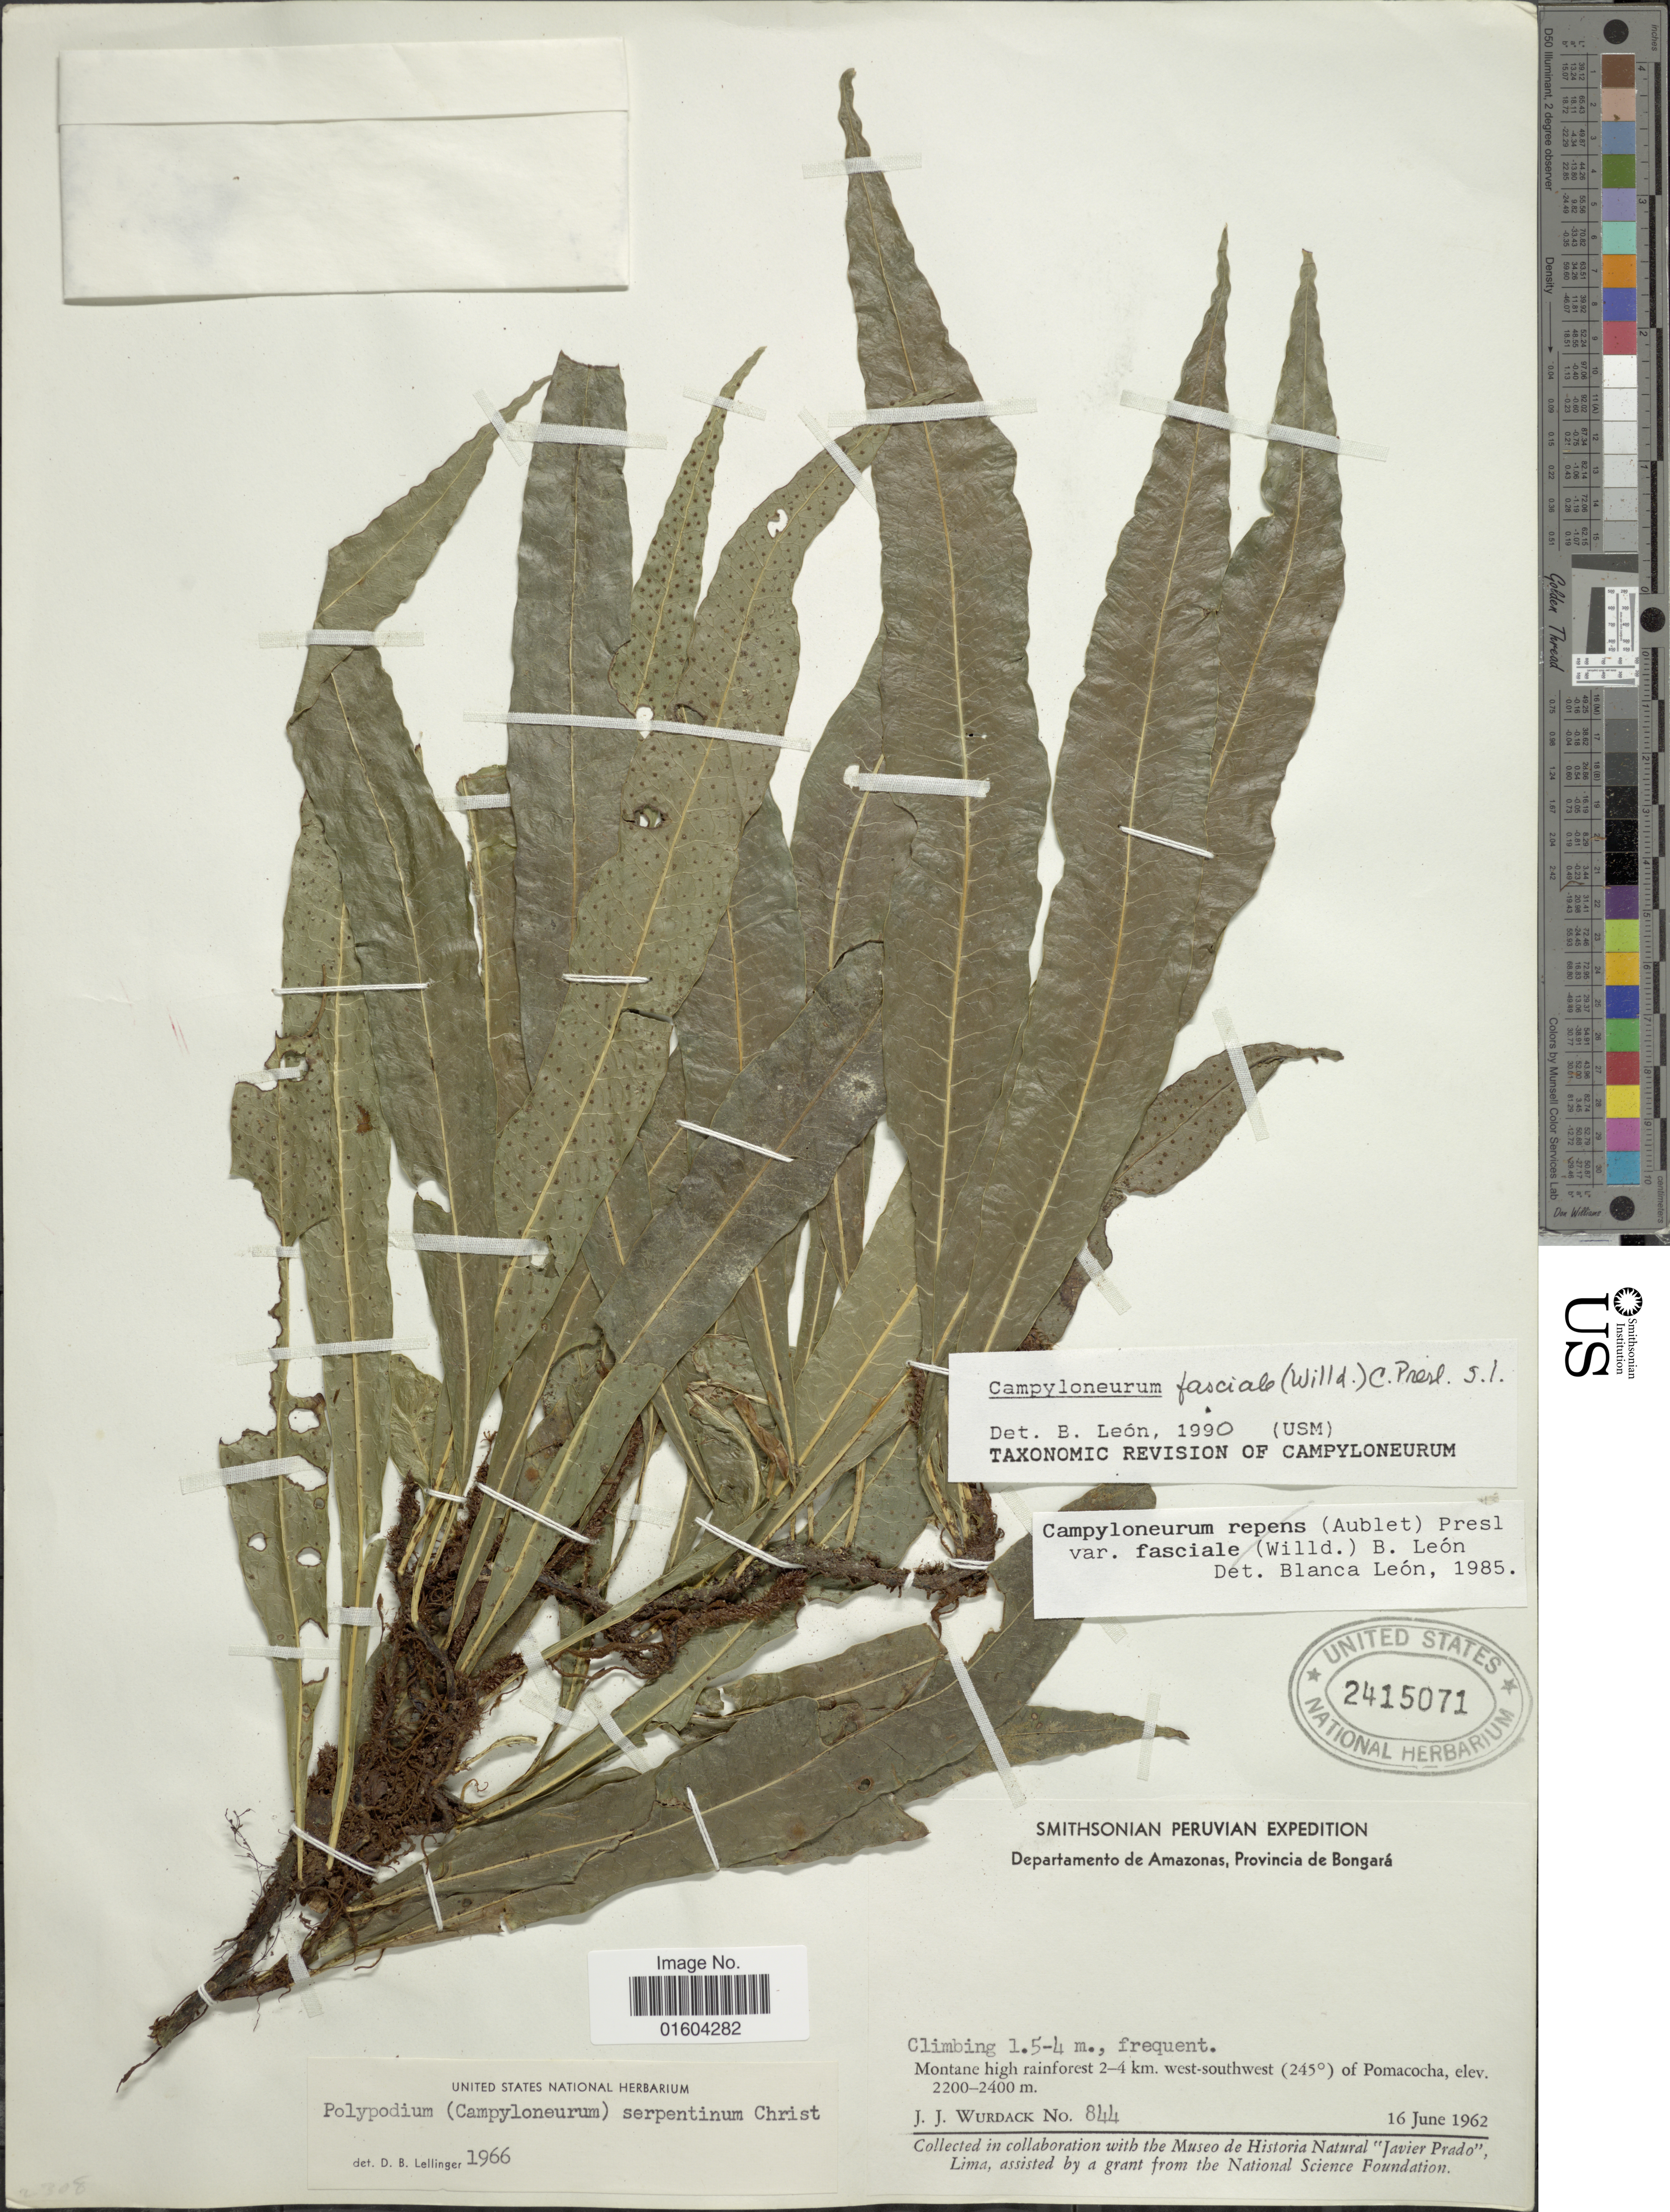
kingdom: Plantae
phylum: Tracheophyta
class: Polypodiopsida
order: Polypodiales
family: Polypodiaceae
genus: Campyloneurum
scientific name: Campyloneurum fasciale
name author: (Humb. & Bonap. ex Willd.) C. Presl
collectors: J. J. Wurdack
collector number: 844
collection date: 1962-06-16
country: Peru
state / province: Amazonas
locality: Departamento de Amazonas, Provincia de Bongara, Montane high rainforest 2-4 km. west-southwest (245º) of Pomacocha.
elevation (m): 2200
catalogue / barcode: US 2415071